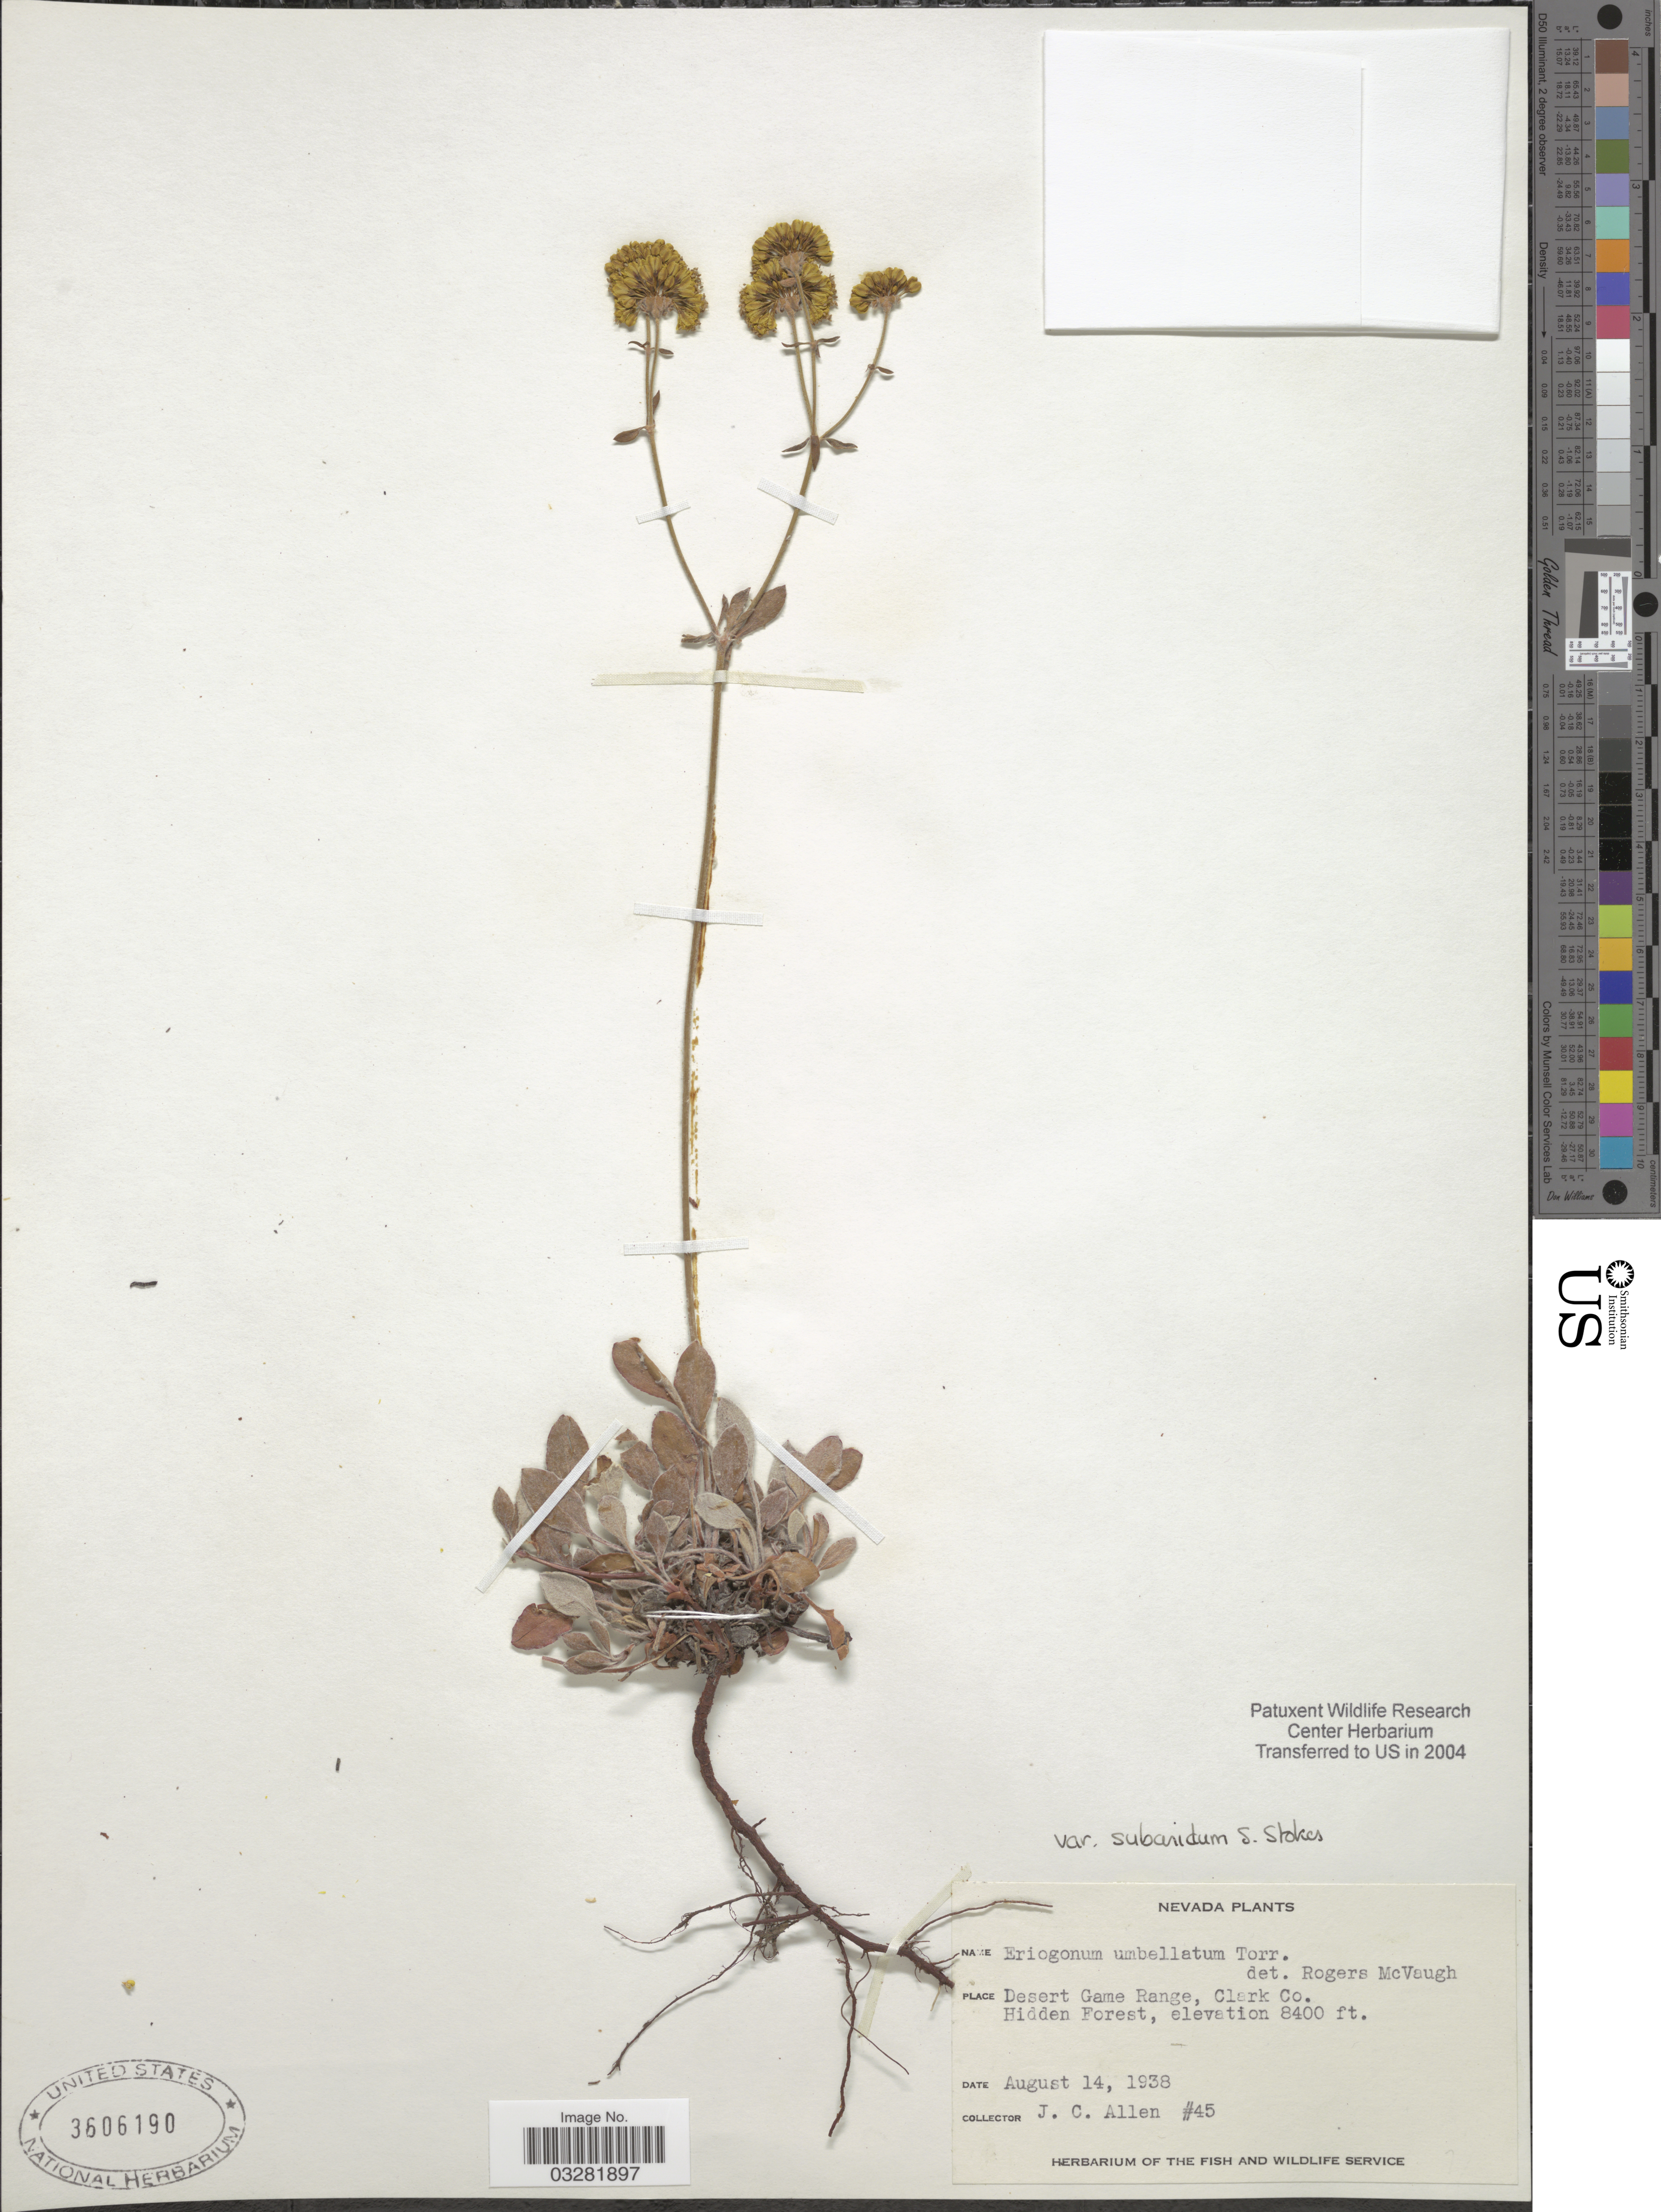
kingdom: Plantae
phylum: Tracheophyta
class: Magnoliopsida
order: Caryophyllales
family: Polygonaceae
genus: Eriogonum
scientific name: Eriogonum umbellatum var. subaridum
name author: S. Stokes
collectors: J. C. Allen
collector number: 45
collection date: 1938-08-14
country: United States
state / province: Nevada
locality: Desert Game Range, Clark Co. Hidden Forest.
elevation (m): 2560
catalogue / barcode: US 3606190